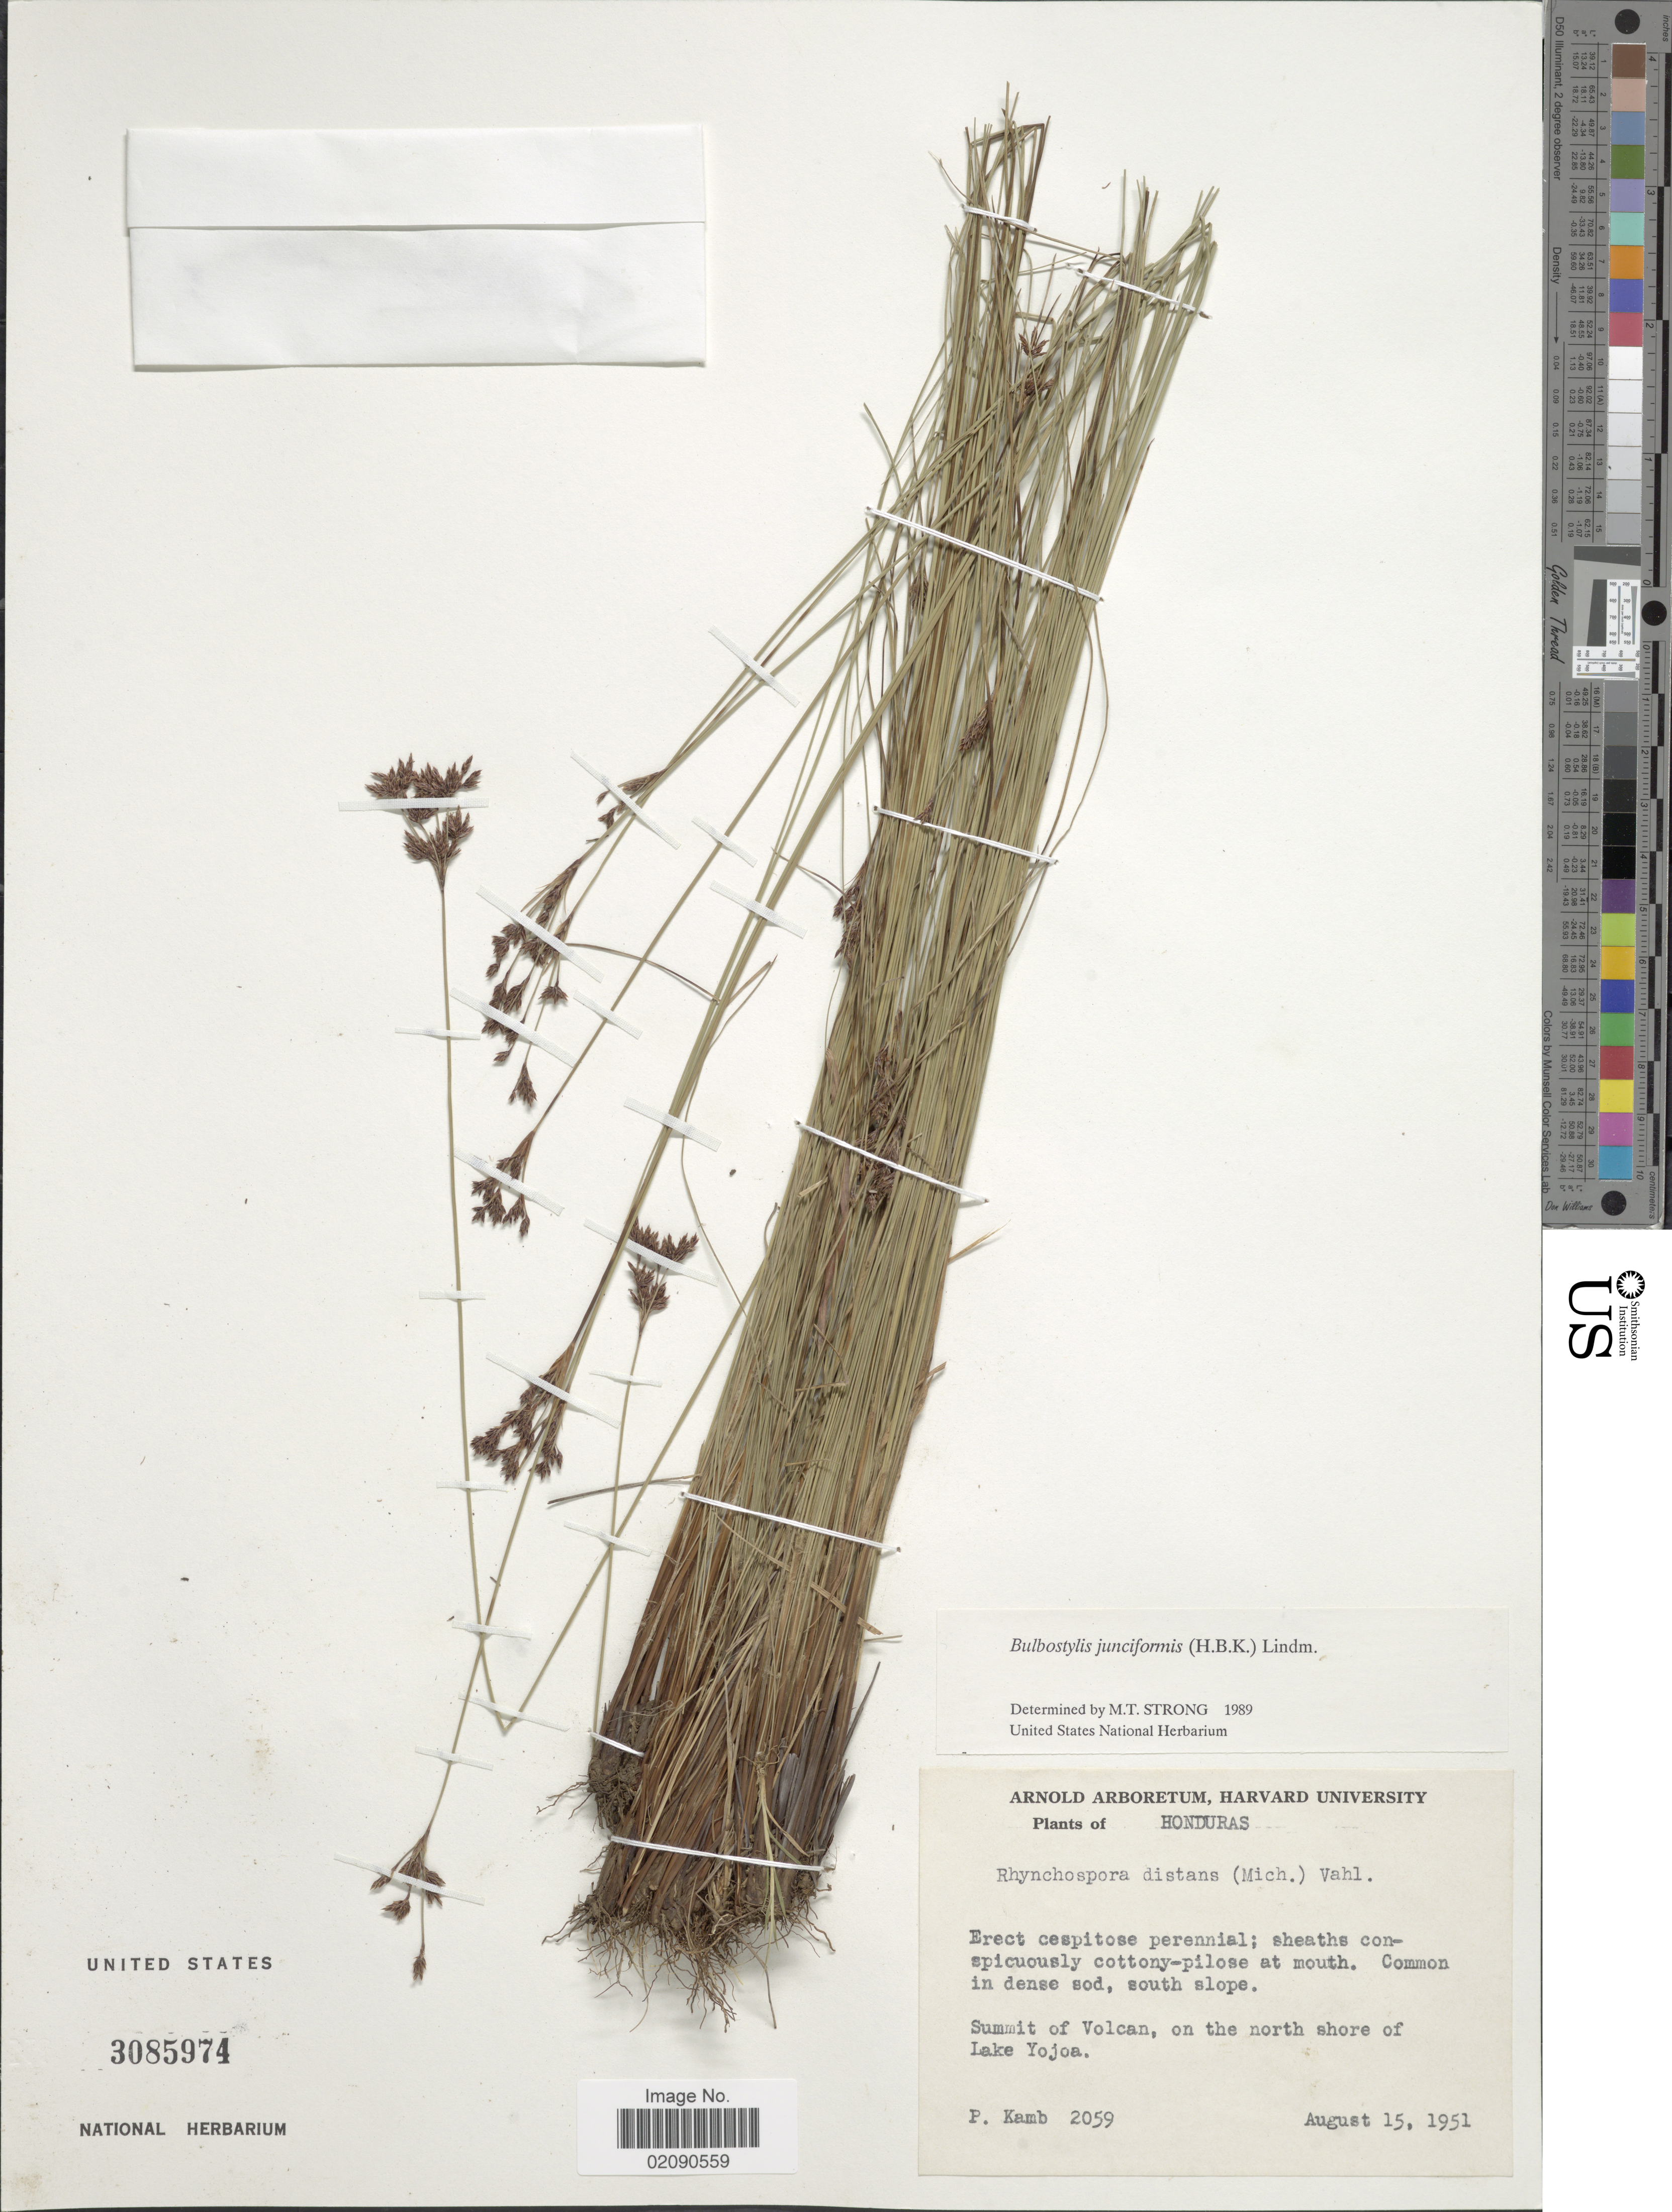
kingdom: Plantae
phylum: Tracheophyta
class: Liliopsida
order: Poales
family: Cyperaceae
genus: Bulbostylis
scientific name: Bulbostylis junciformis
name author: (Kunth) C.B. Clarke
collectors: P. Kamb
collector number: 2059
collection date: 1951-08-15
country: Honduras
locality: Common in dense sod, south slope, Summit of Volcan, on the north shore of Lake Yojoa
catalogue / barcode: US 3085974